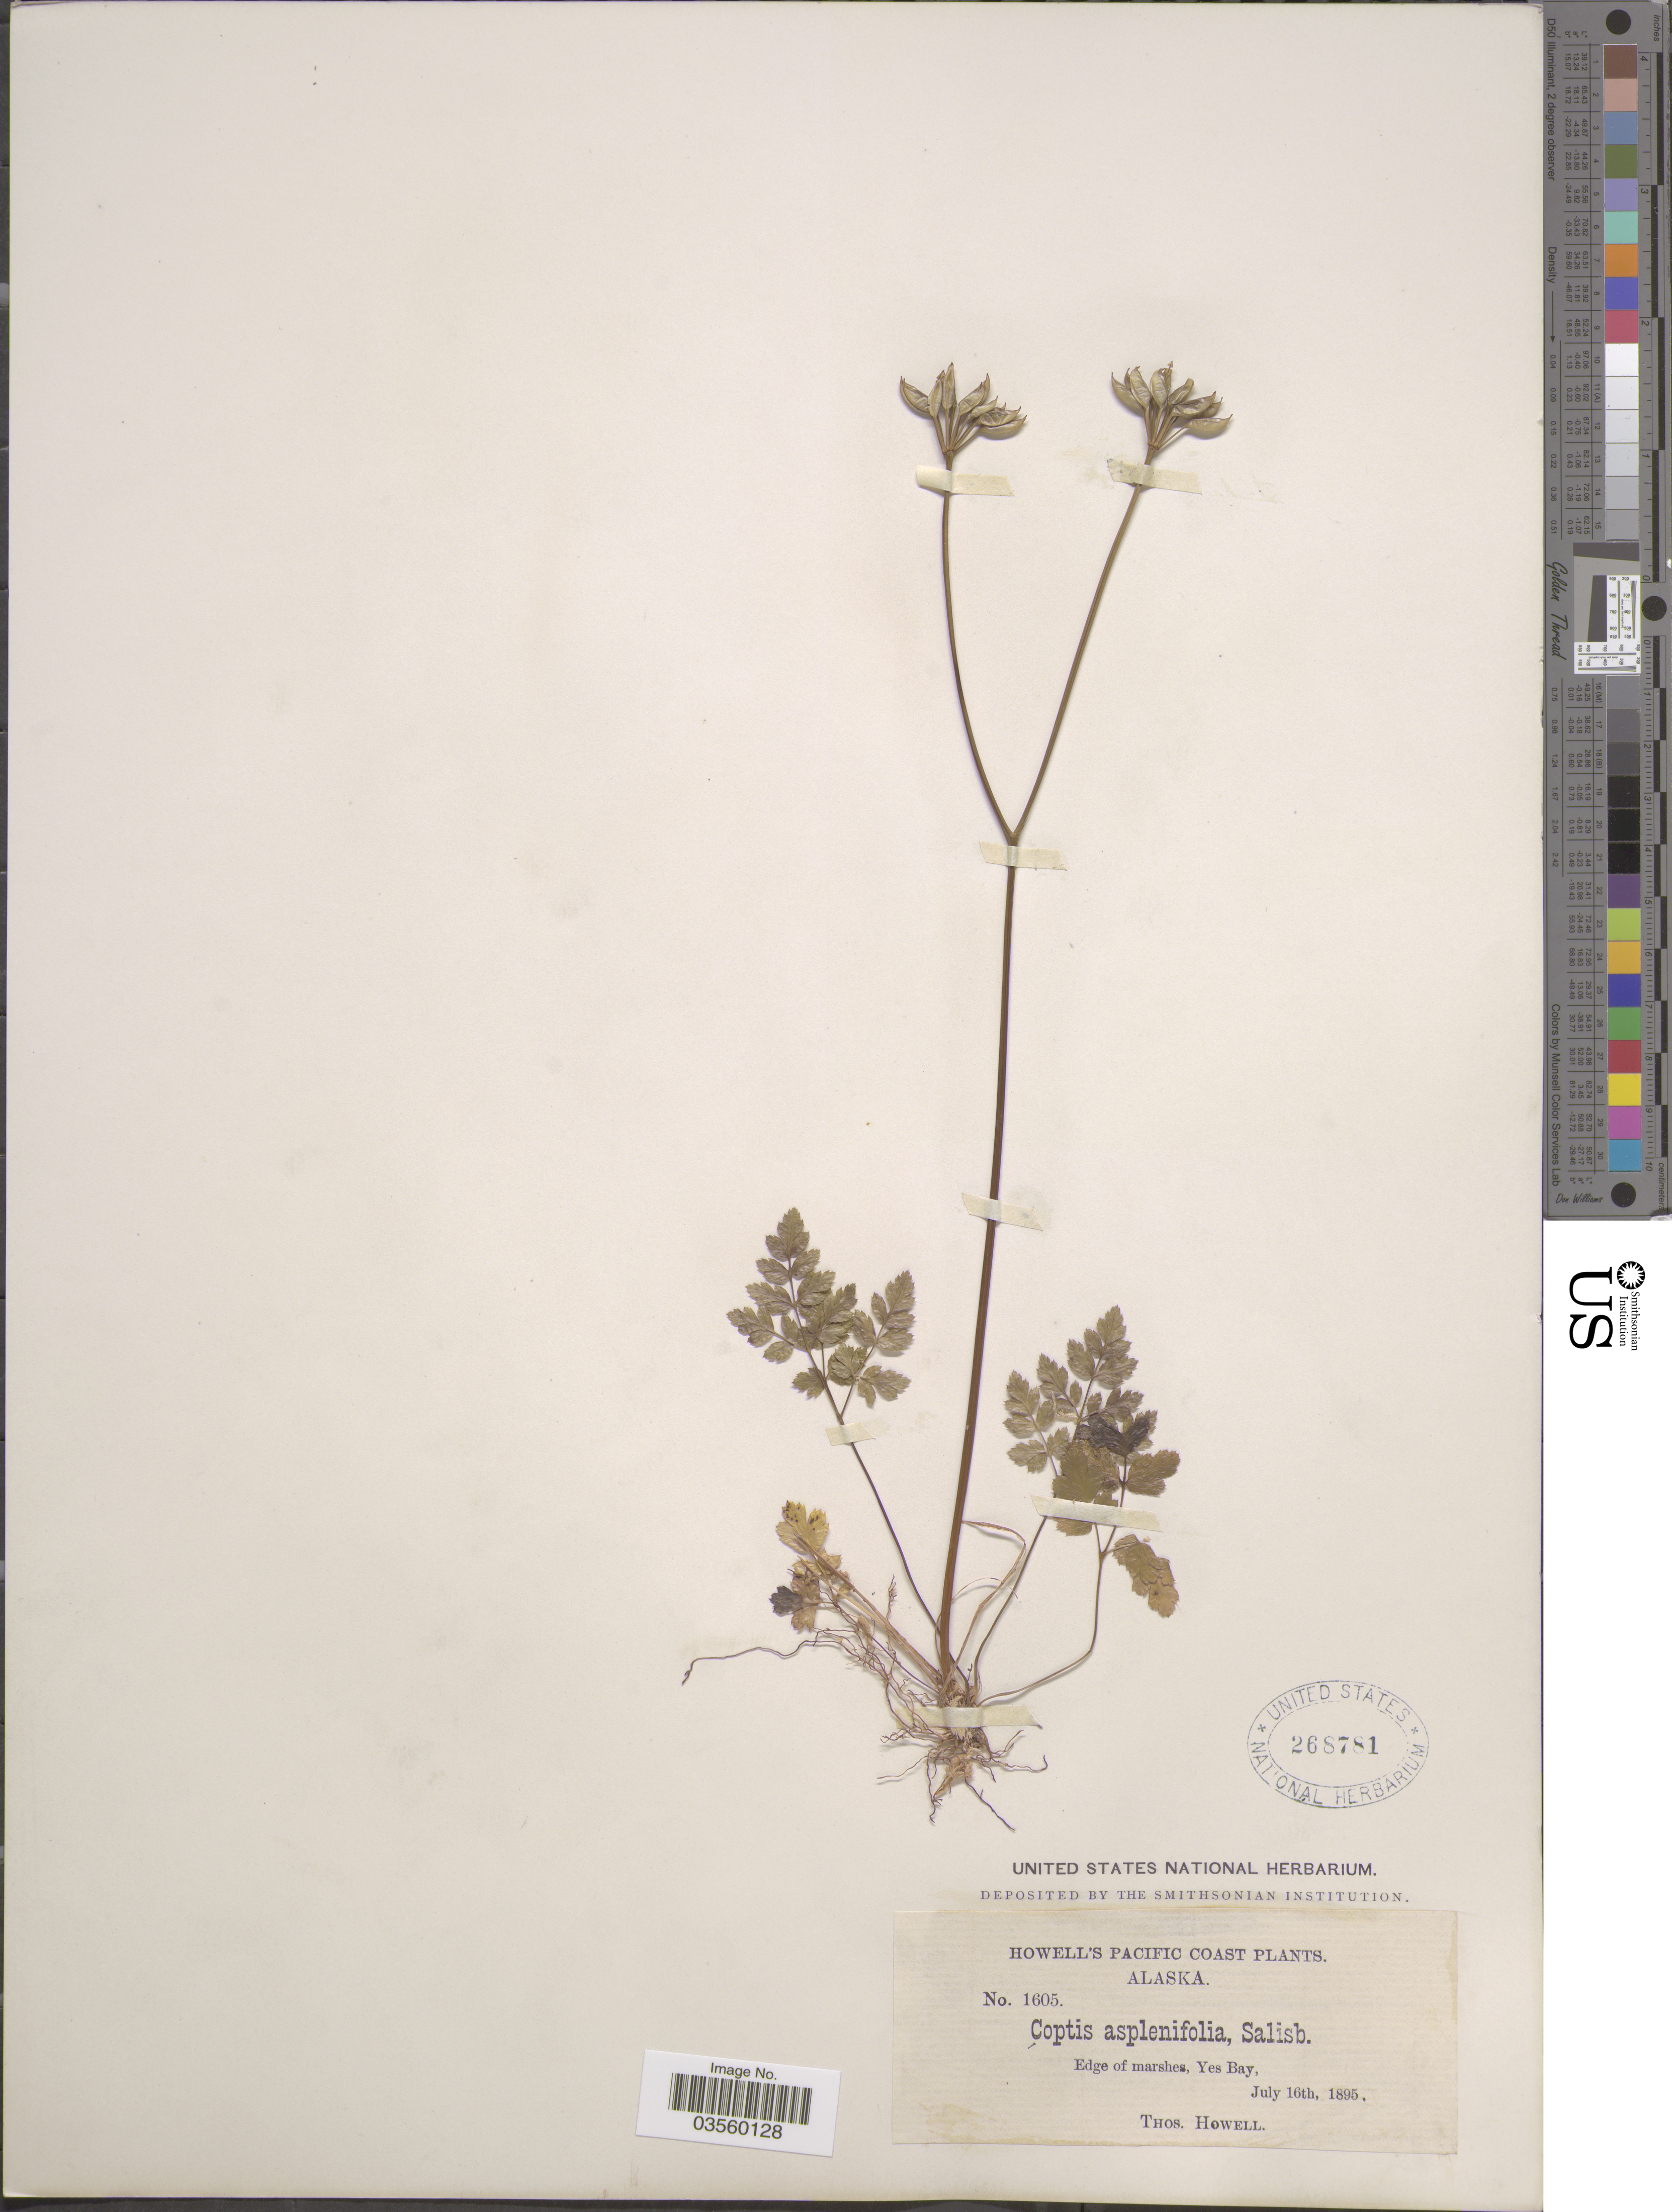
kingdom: Plantae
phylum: Tracheophyta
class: Magnoliopsida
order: Ranunculales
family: Ranunculaceae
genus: Coptis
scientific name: Coptis asplenifolia ined ?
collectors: T. Howell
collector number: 1605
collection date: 1895-07-16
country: United States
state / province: Alaska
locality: Pacific Coast. Edge of marshes, Yes Bay.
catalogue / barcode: US 268781